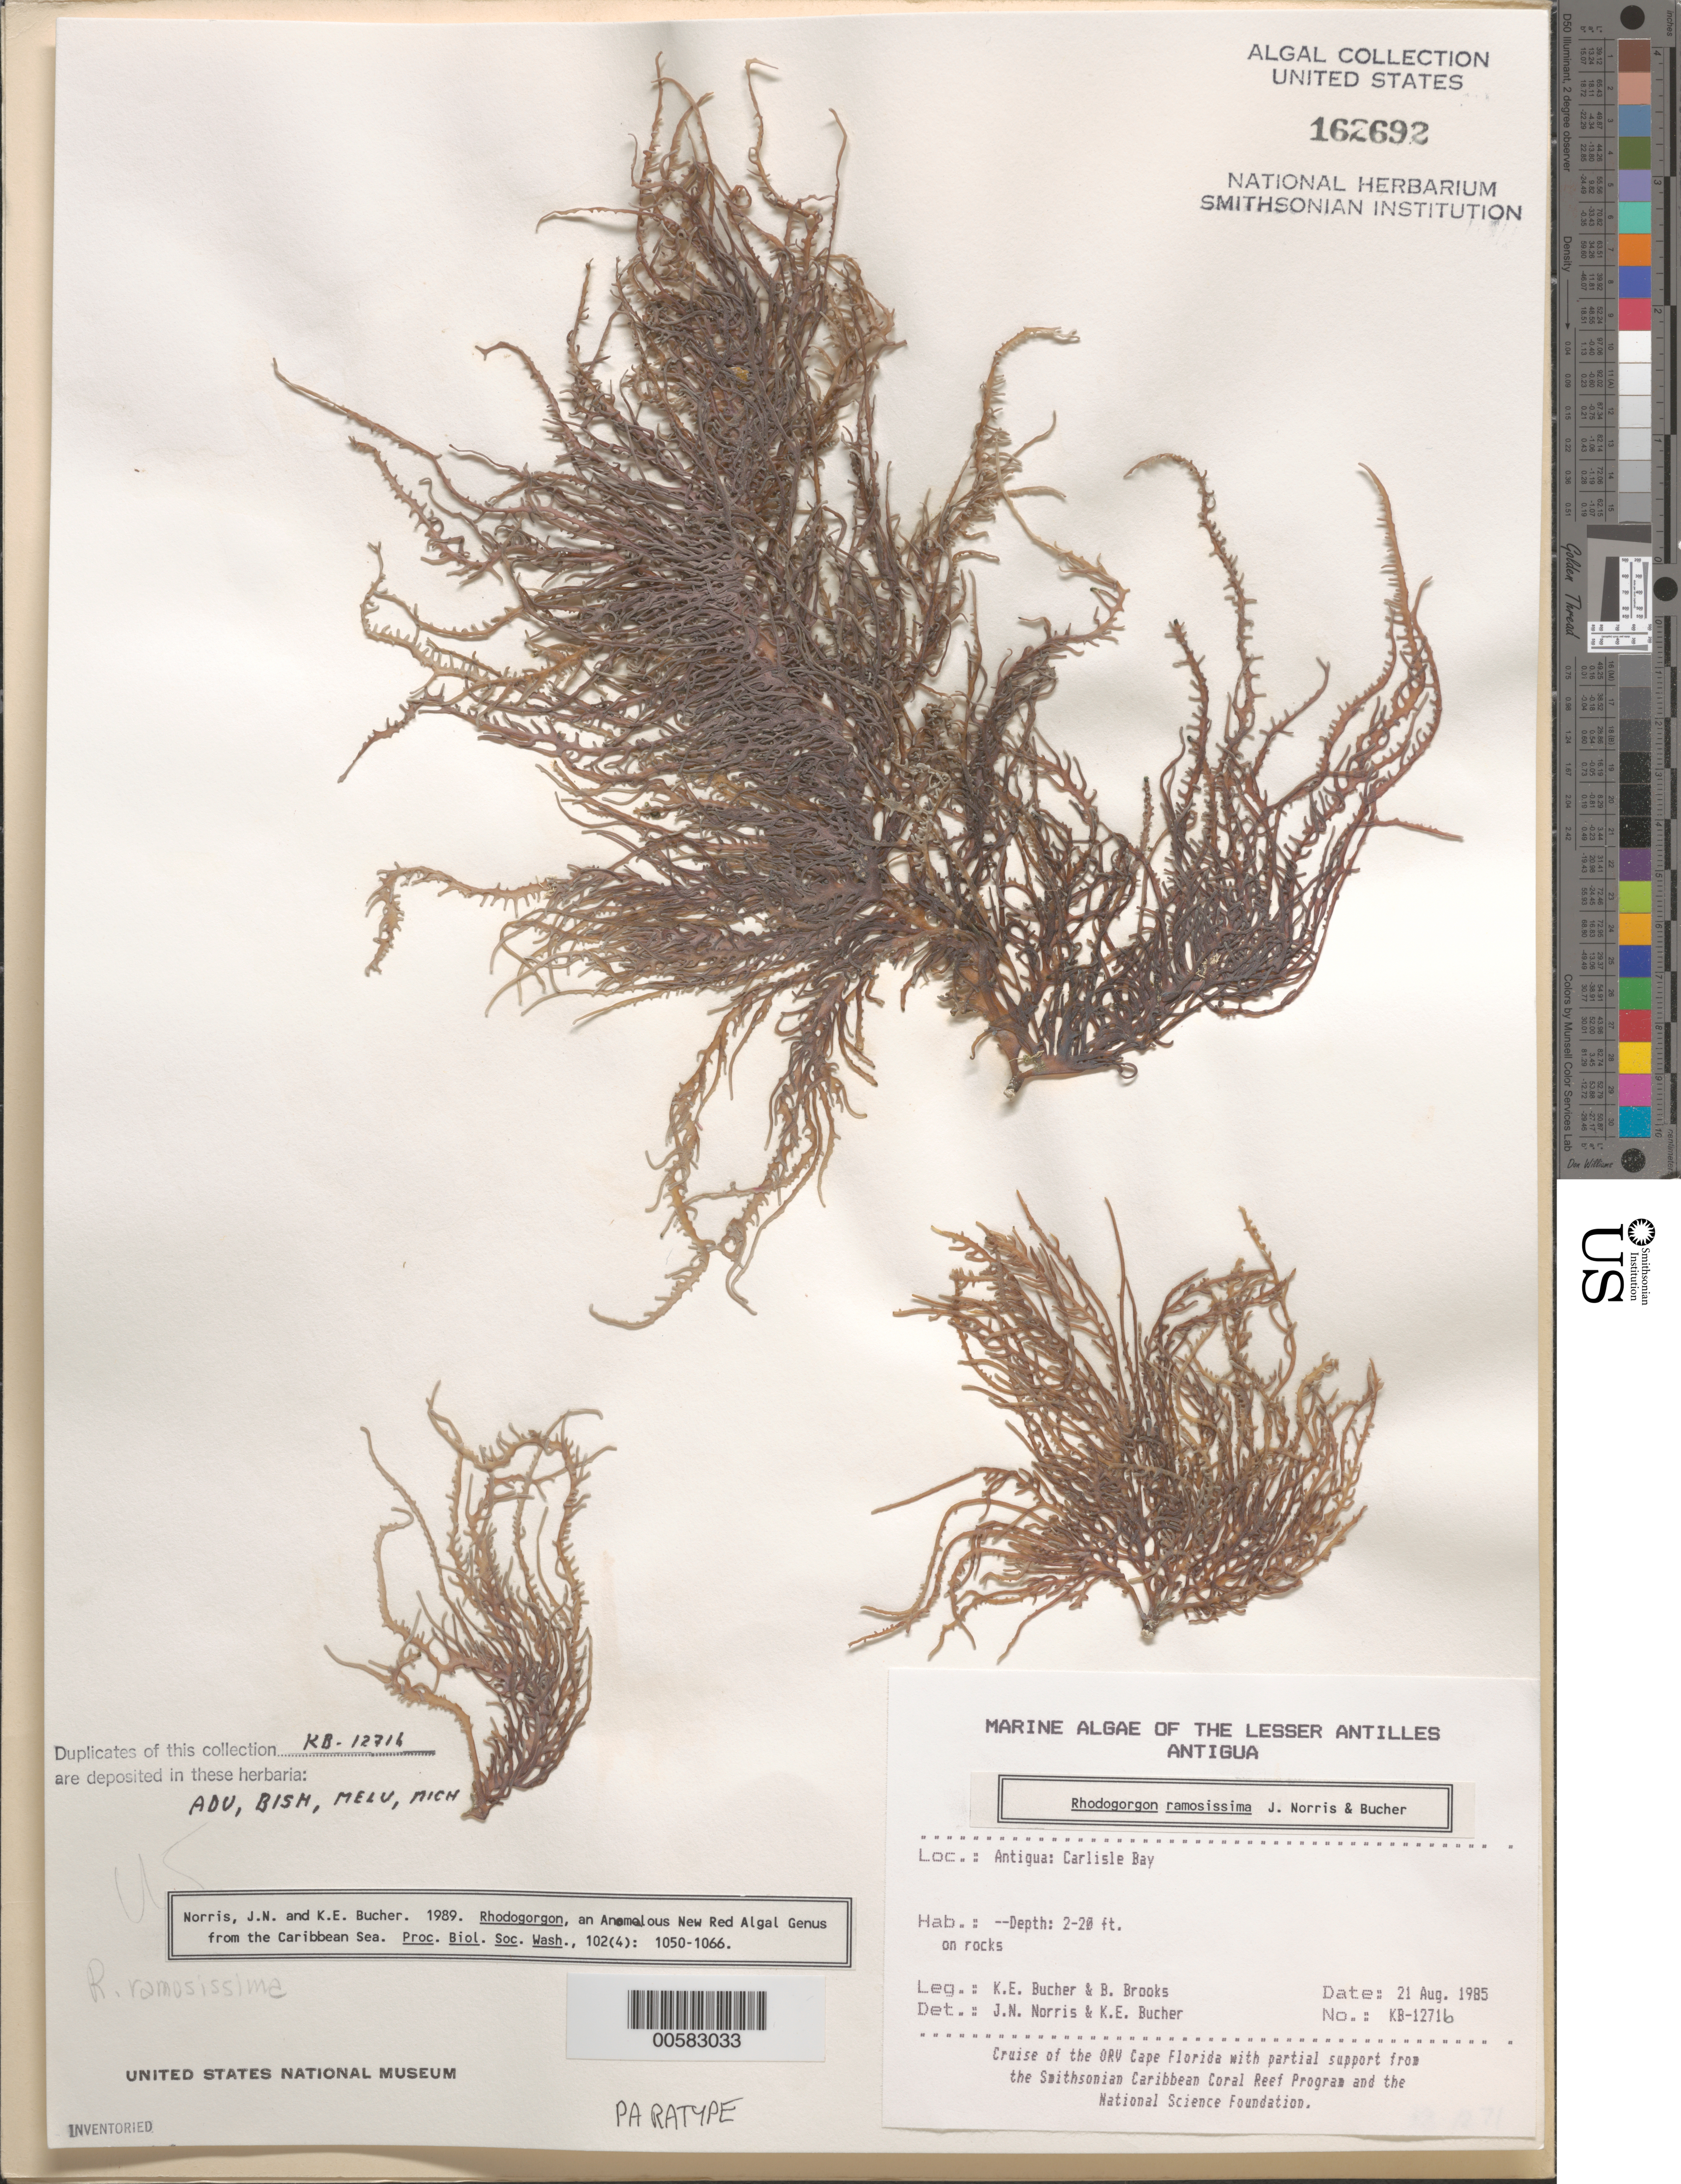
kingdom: Plantae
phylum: Rhodophyta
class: Florideophyceae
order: Rhodogorgonales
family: Rhodogorgonaceae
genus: Rhodogorgon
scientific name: Rhodogorgon ramosissima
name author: J.N. Norris & K.E. Bucher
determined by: Norris, J. N.; Bucher, K. E.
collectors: K. E. Bucher & B. Brooks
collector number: KB-1271b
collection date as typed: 21 Aug 1985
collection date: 1985-08-21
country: Antigua and Barbuda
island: Antigua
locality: Carlisle Bay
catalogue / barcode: US 162692